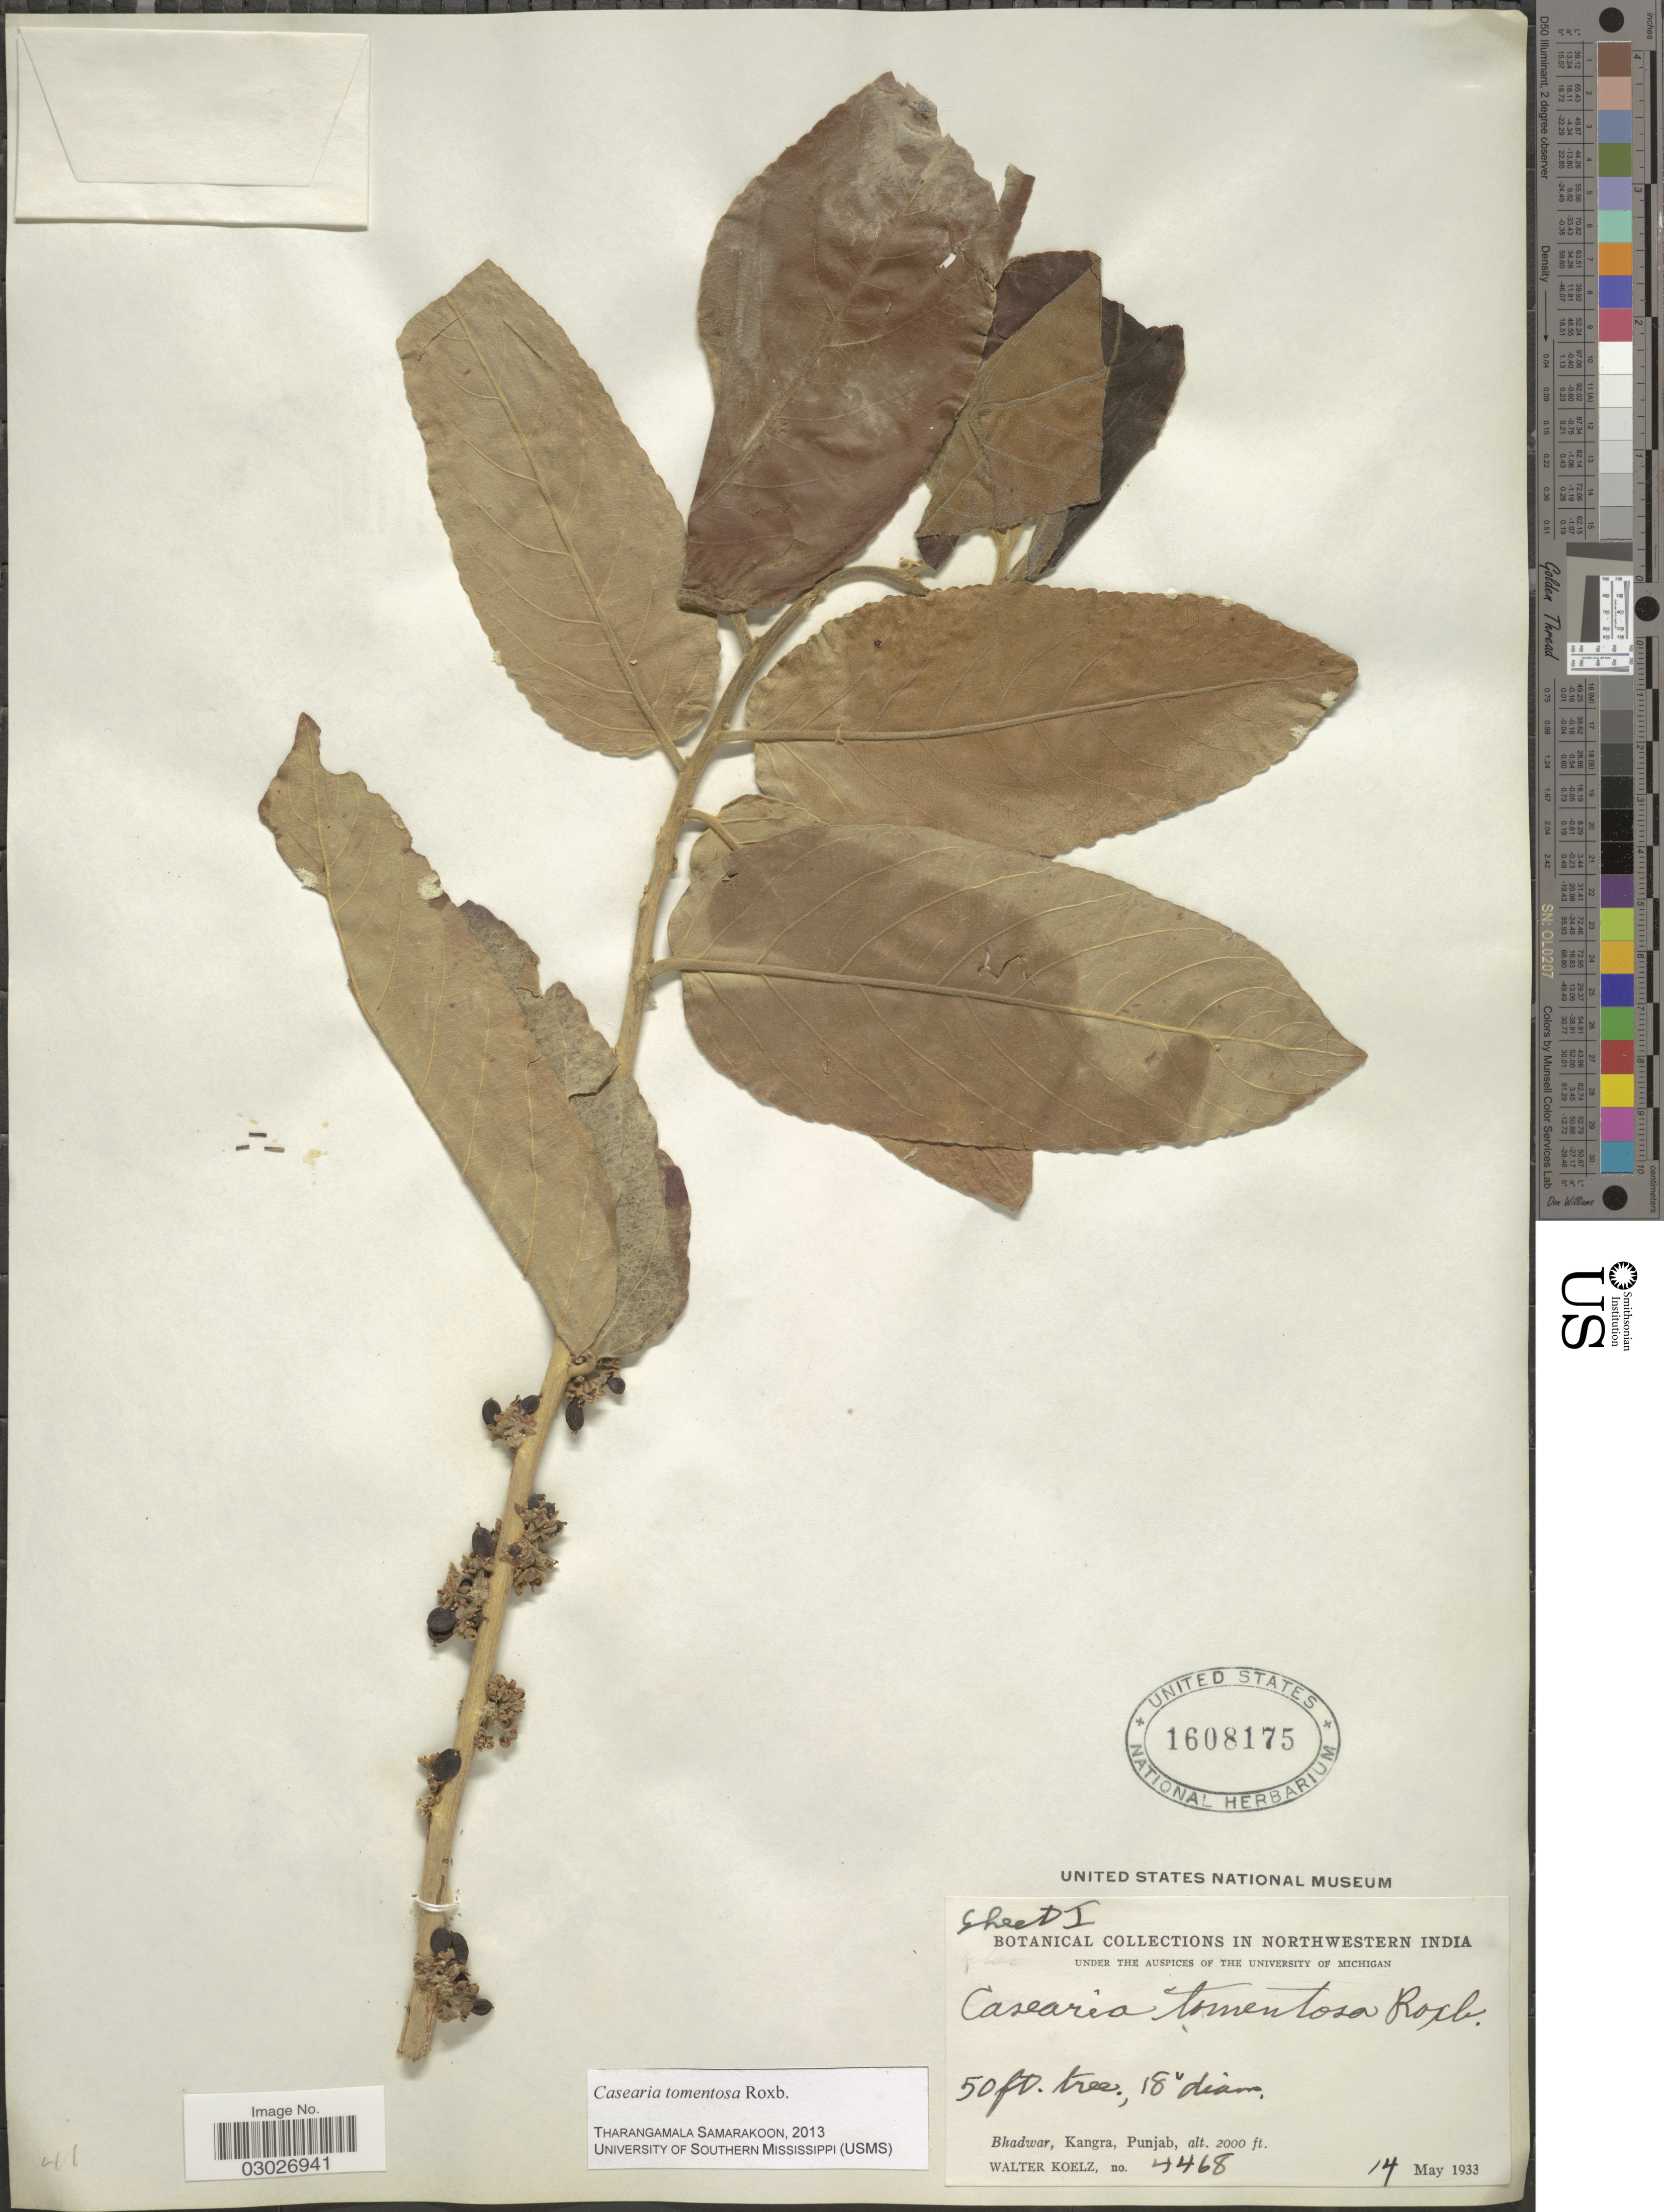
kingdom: Plantae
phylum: Tracheophyta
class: Magnoliopsida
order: Malpighiales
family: Salicaceae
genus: Casearia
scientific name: Casearia tomentosa var. tomentosa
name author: Roxb.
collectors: W. N. Koelz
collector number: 4468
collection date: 1933-05-14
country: India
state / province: Himachal Pradesh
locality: Northwestern India. Bhadwar, Kangra, Punjab.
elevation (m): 610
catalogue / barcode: US 1608175